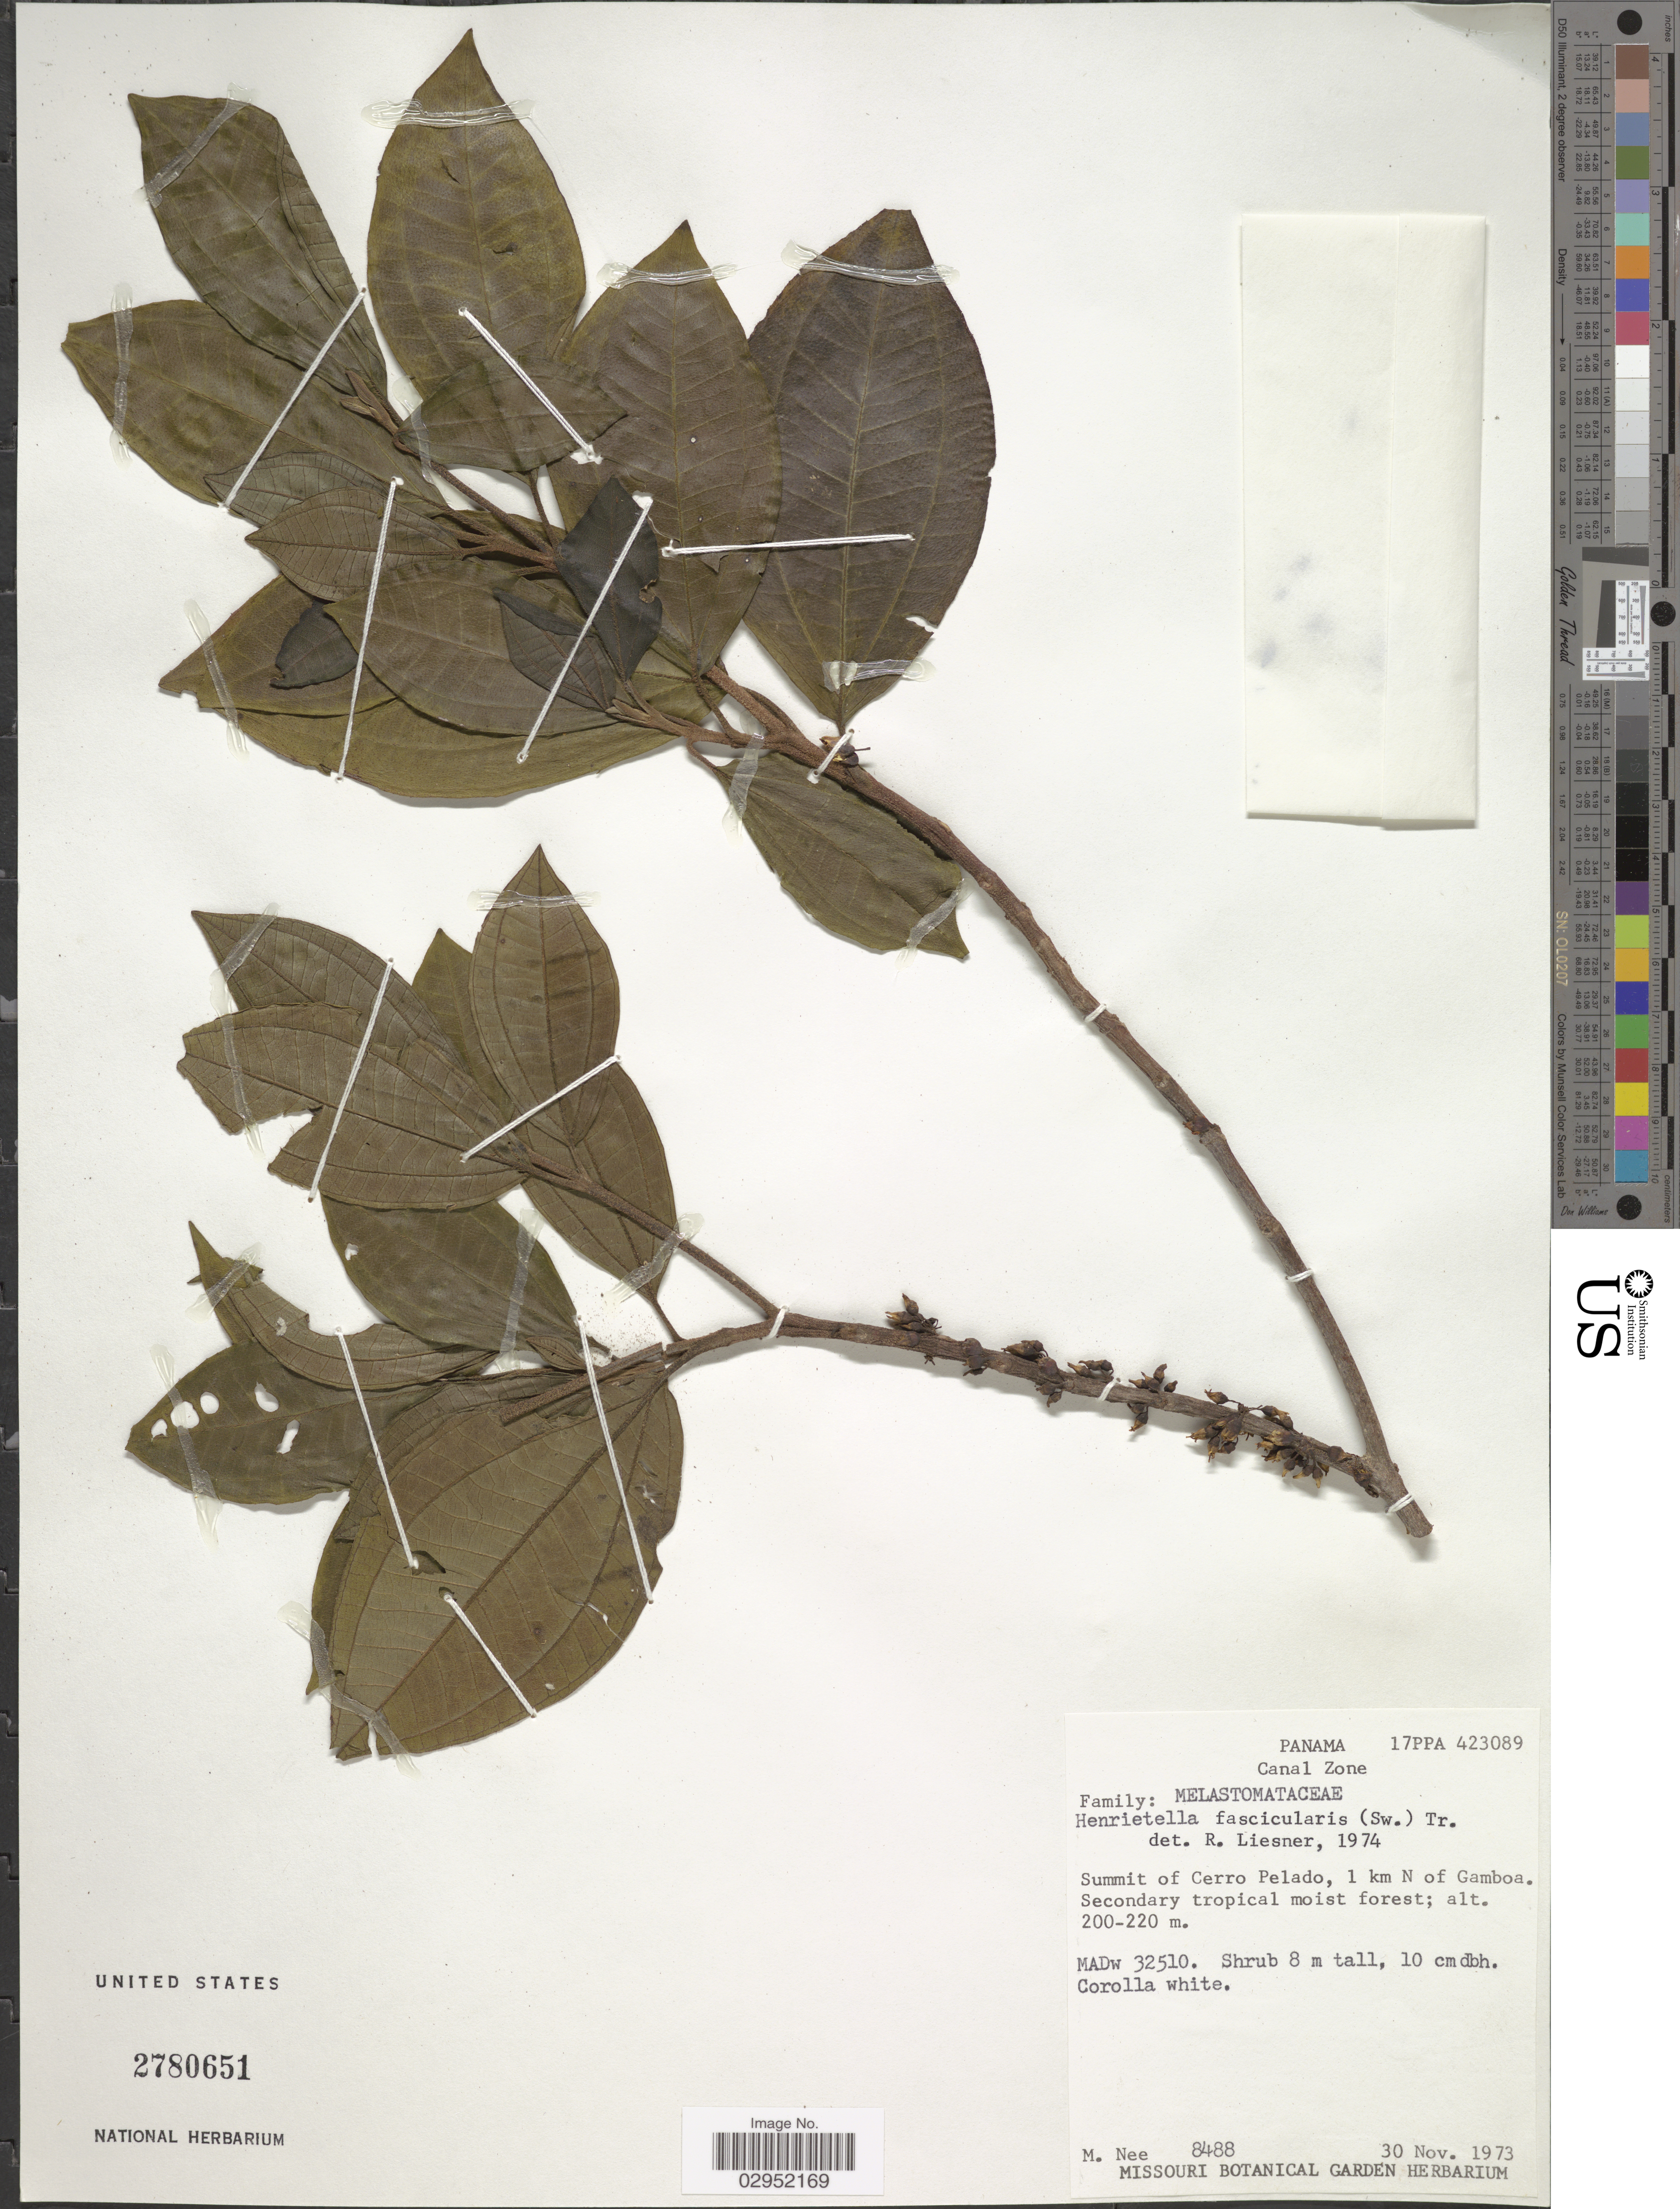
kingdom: Plantae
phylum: Tracheophyta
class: Magnoliopsida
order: Myrtales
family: Melastomataceae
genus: Henriettea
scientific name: Henriettea fascicularis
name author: (Sw.) M. Gómez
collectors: M. Nee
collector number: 8488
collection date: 1973-11-30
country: Panama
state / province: Colón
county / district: Canal Zone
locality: Canal Zone. Summit of Cerro Pelado, 1 km N of Gamboa.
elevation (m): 200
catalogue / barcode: US 2780651